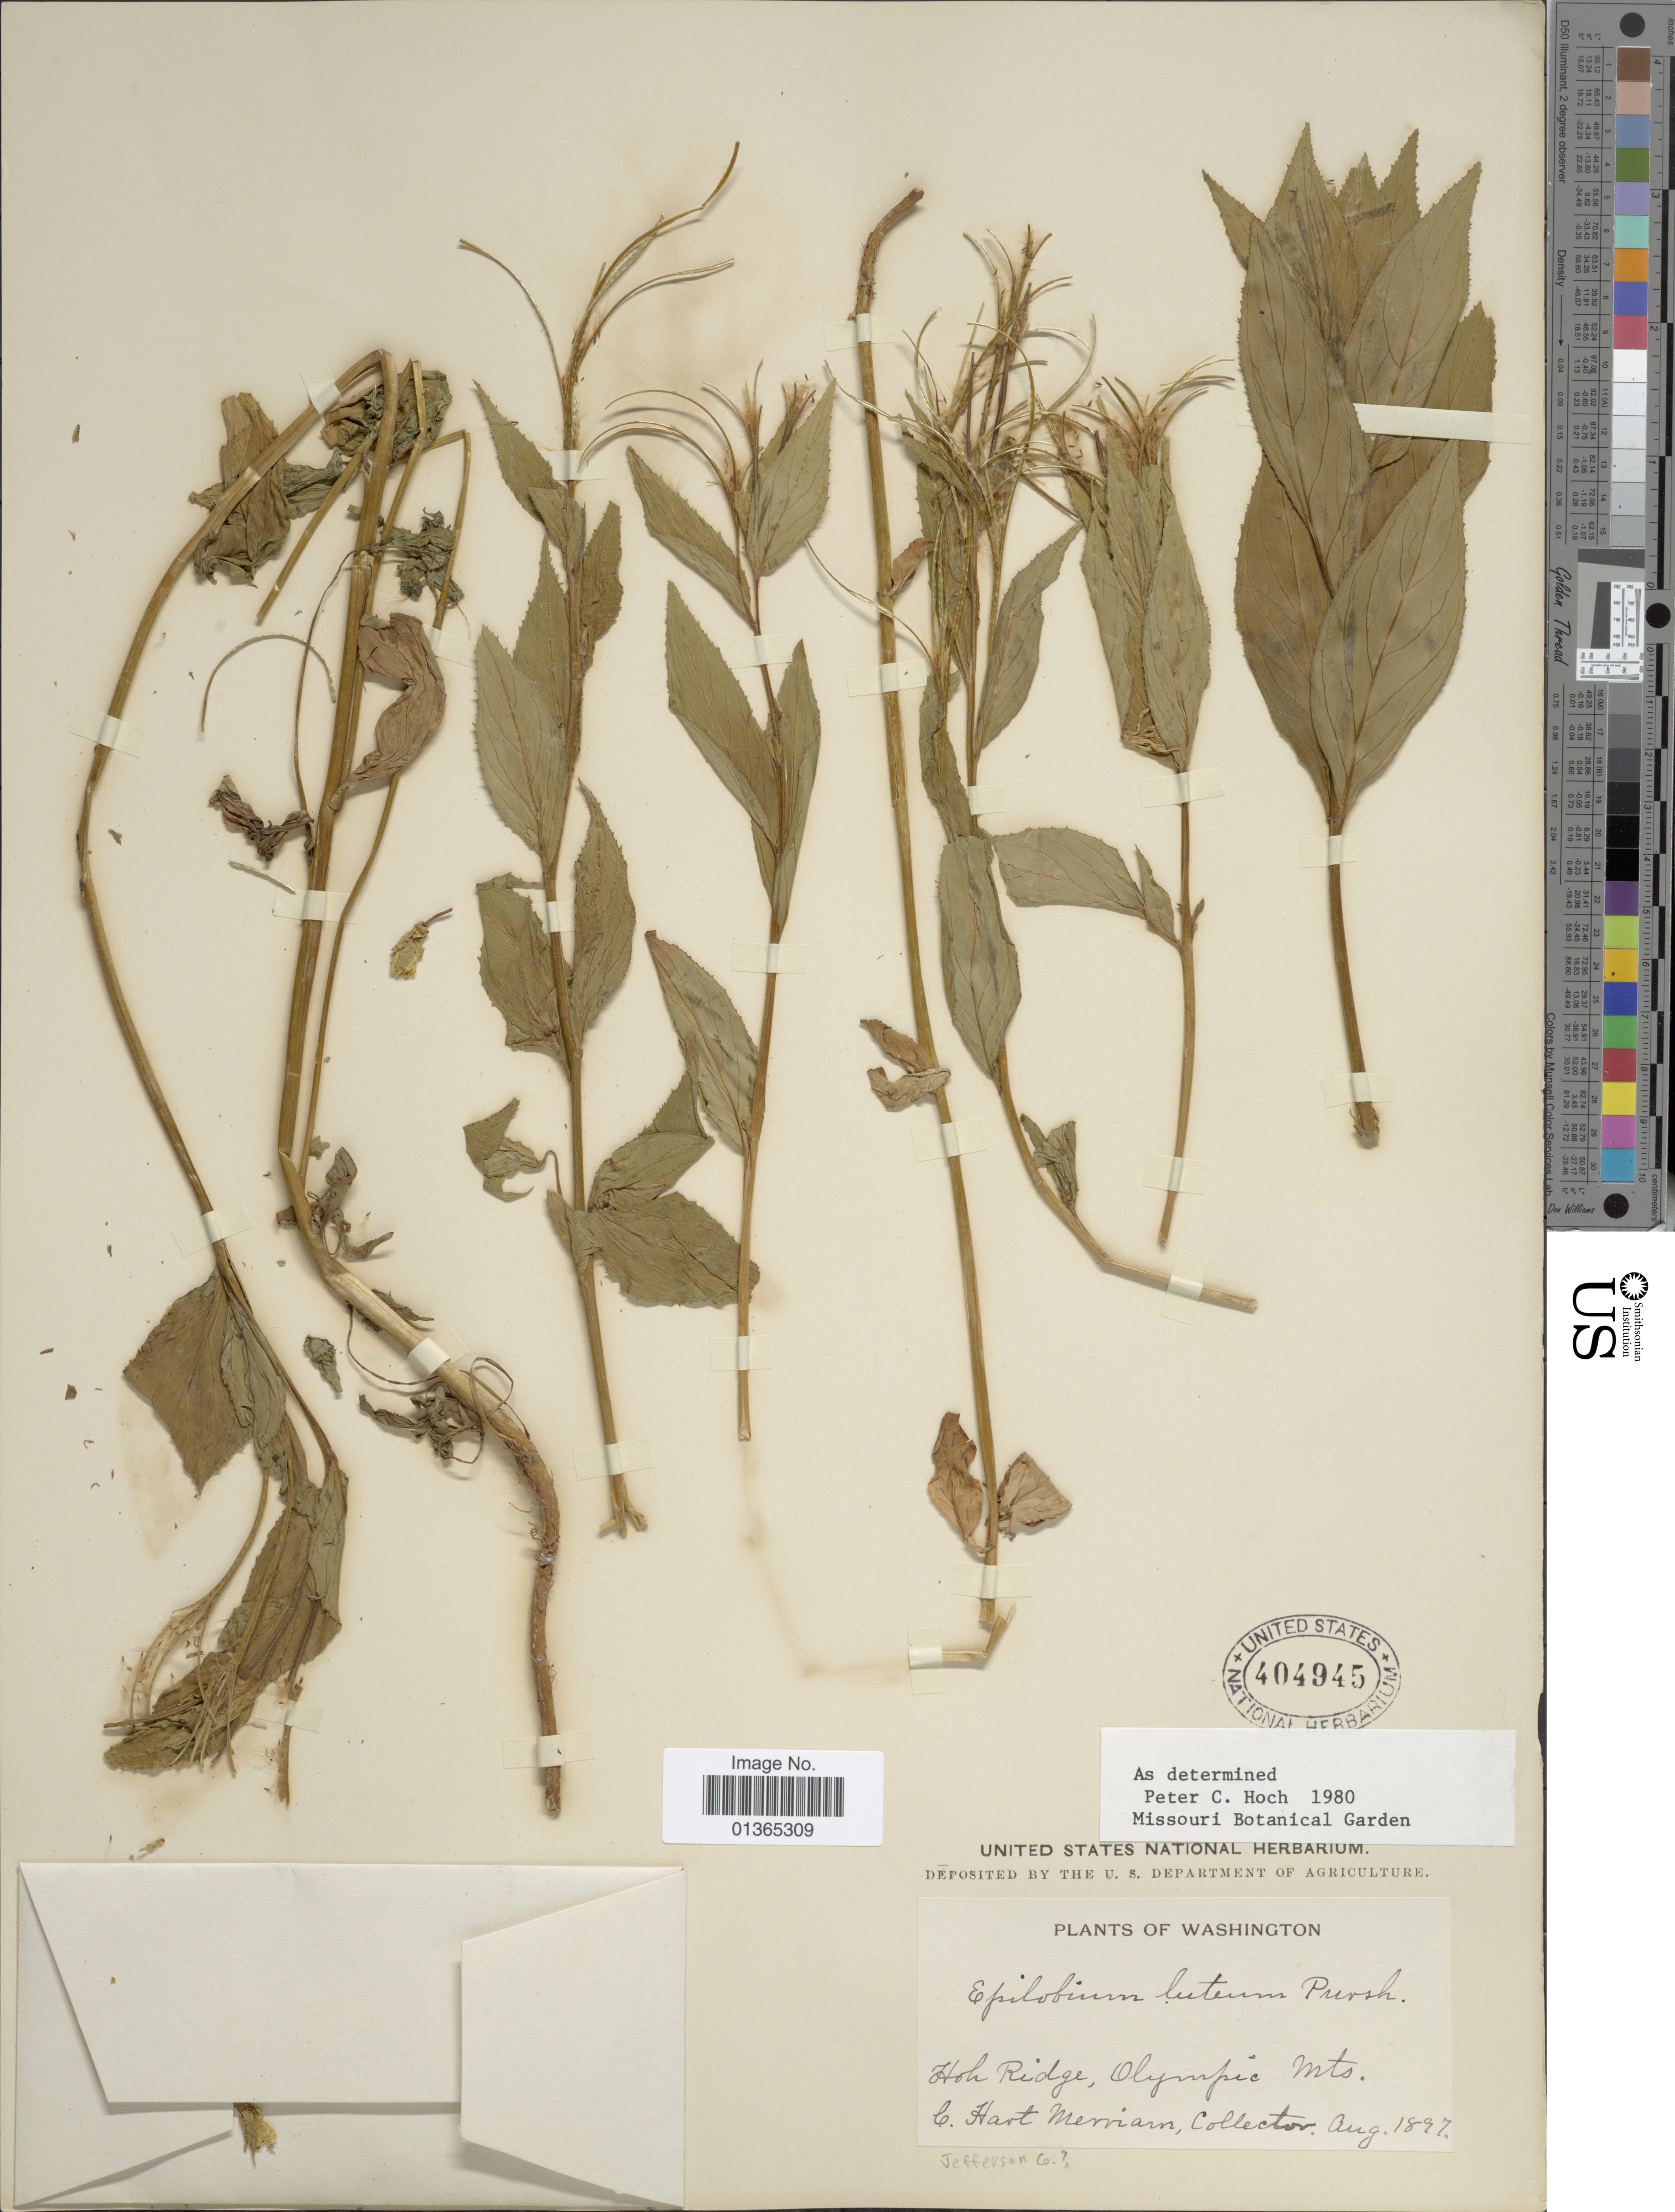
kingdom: Plantae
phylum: Tracheophyta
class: Magnoliopsida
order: Myrtales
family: Onagraceae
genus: Epilobium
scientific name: Epilobium luteum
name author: Pursh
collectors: C. Merriam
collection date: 1897-08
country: United States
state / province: Washington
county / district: Jefferson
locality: Hoh Ridge, Olympic Mts., Jefferson Co.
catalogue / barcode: US 404945